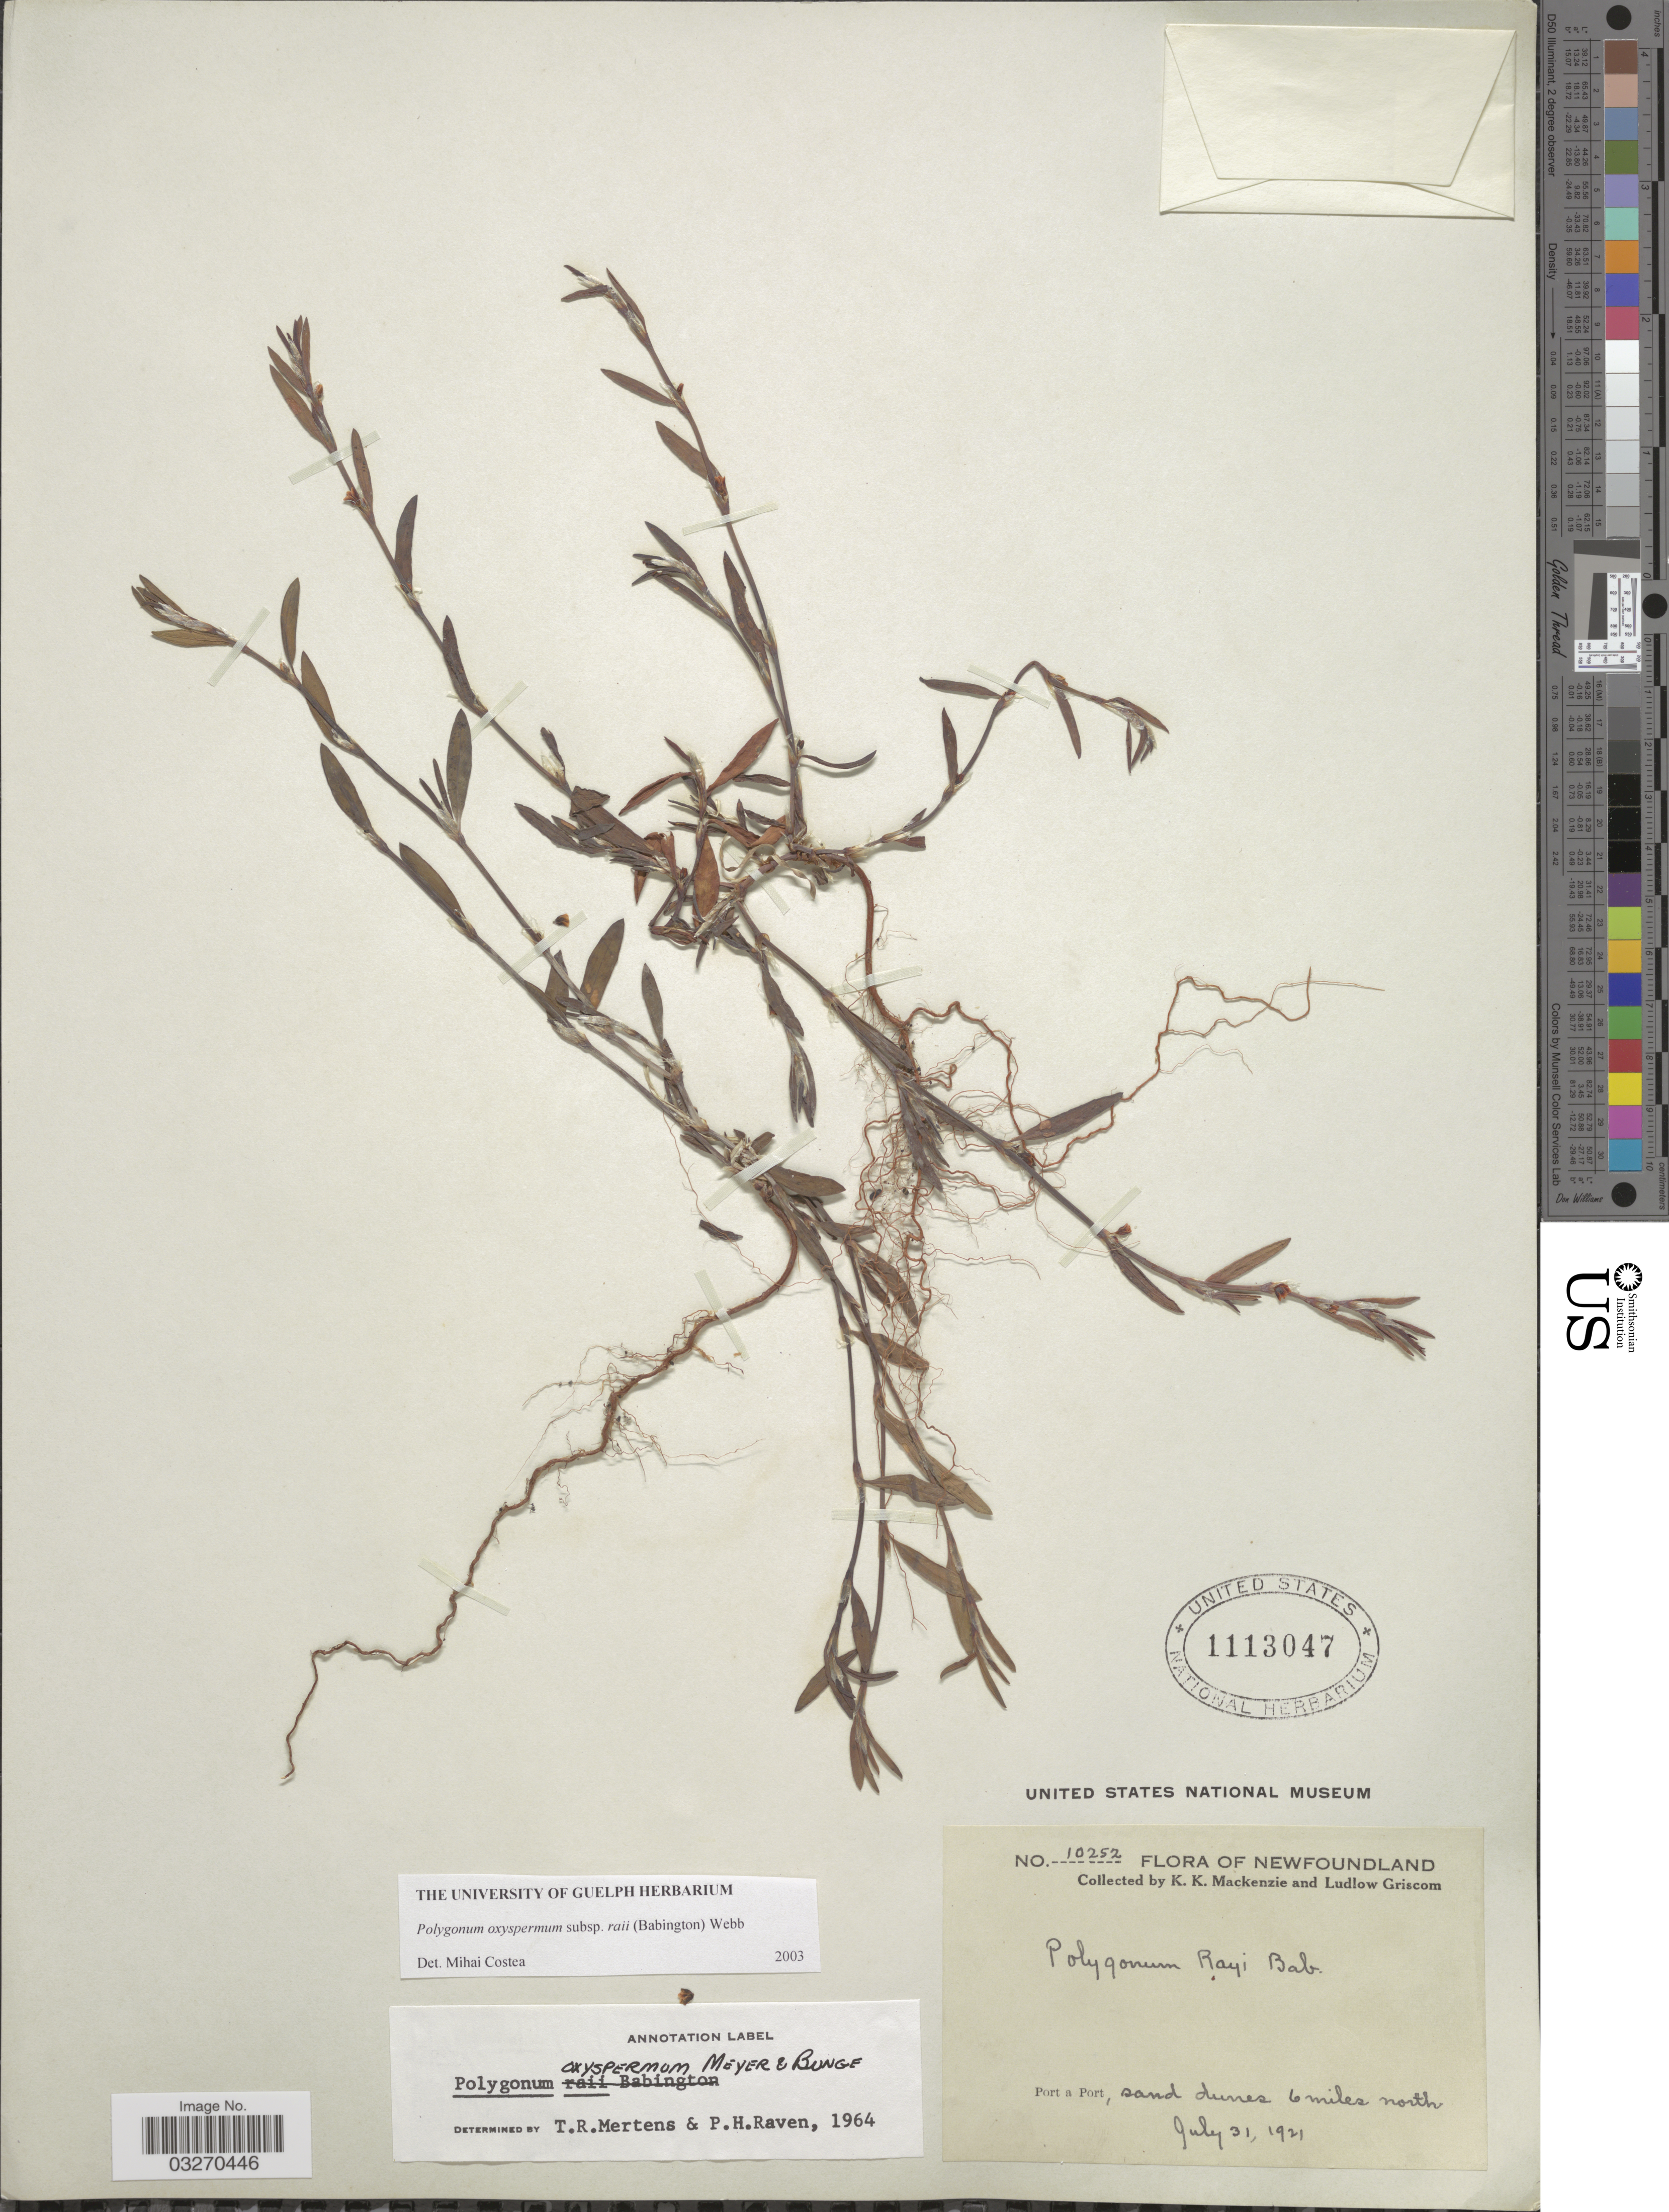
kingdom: Plantae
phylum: Tracheophyta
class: Magnoliopsida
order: Caryophyllales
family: Polygonaceae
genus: Polygonum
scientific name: Polygonum oxyspermum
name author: C.A. Mey. & Bunge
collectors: K. Mackenzie & L. Griscom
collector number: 10252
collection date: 1921-07-31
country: Canada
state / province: Newfoundland and Labrador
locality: Port a Port, sand dunes 6 miles north.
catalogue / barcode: US 1113047